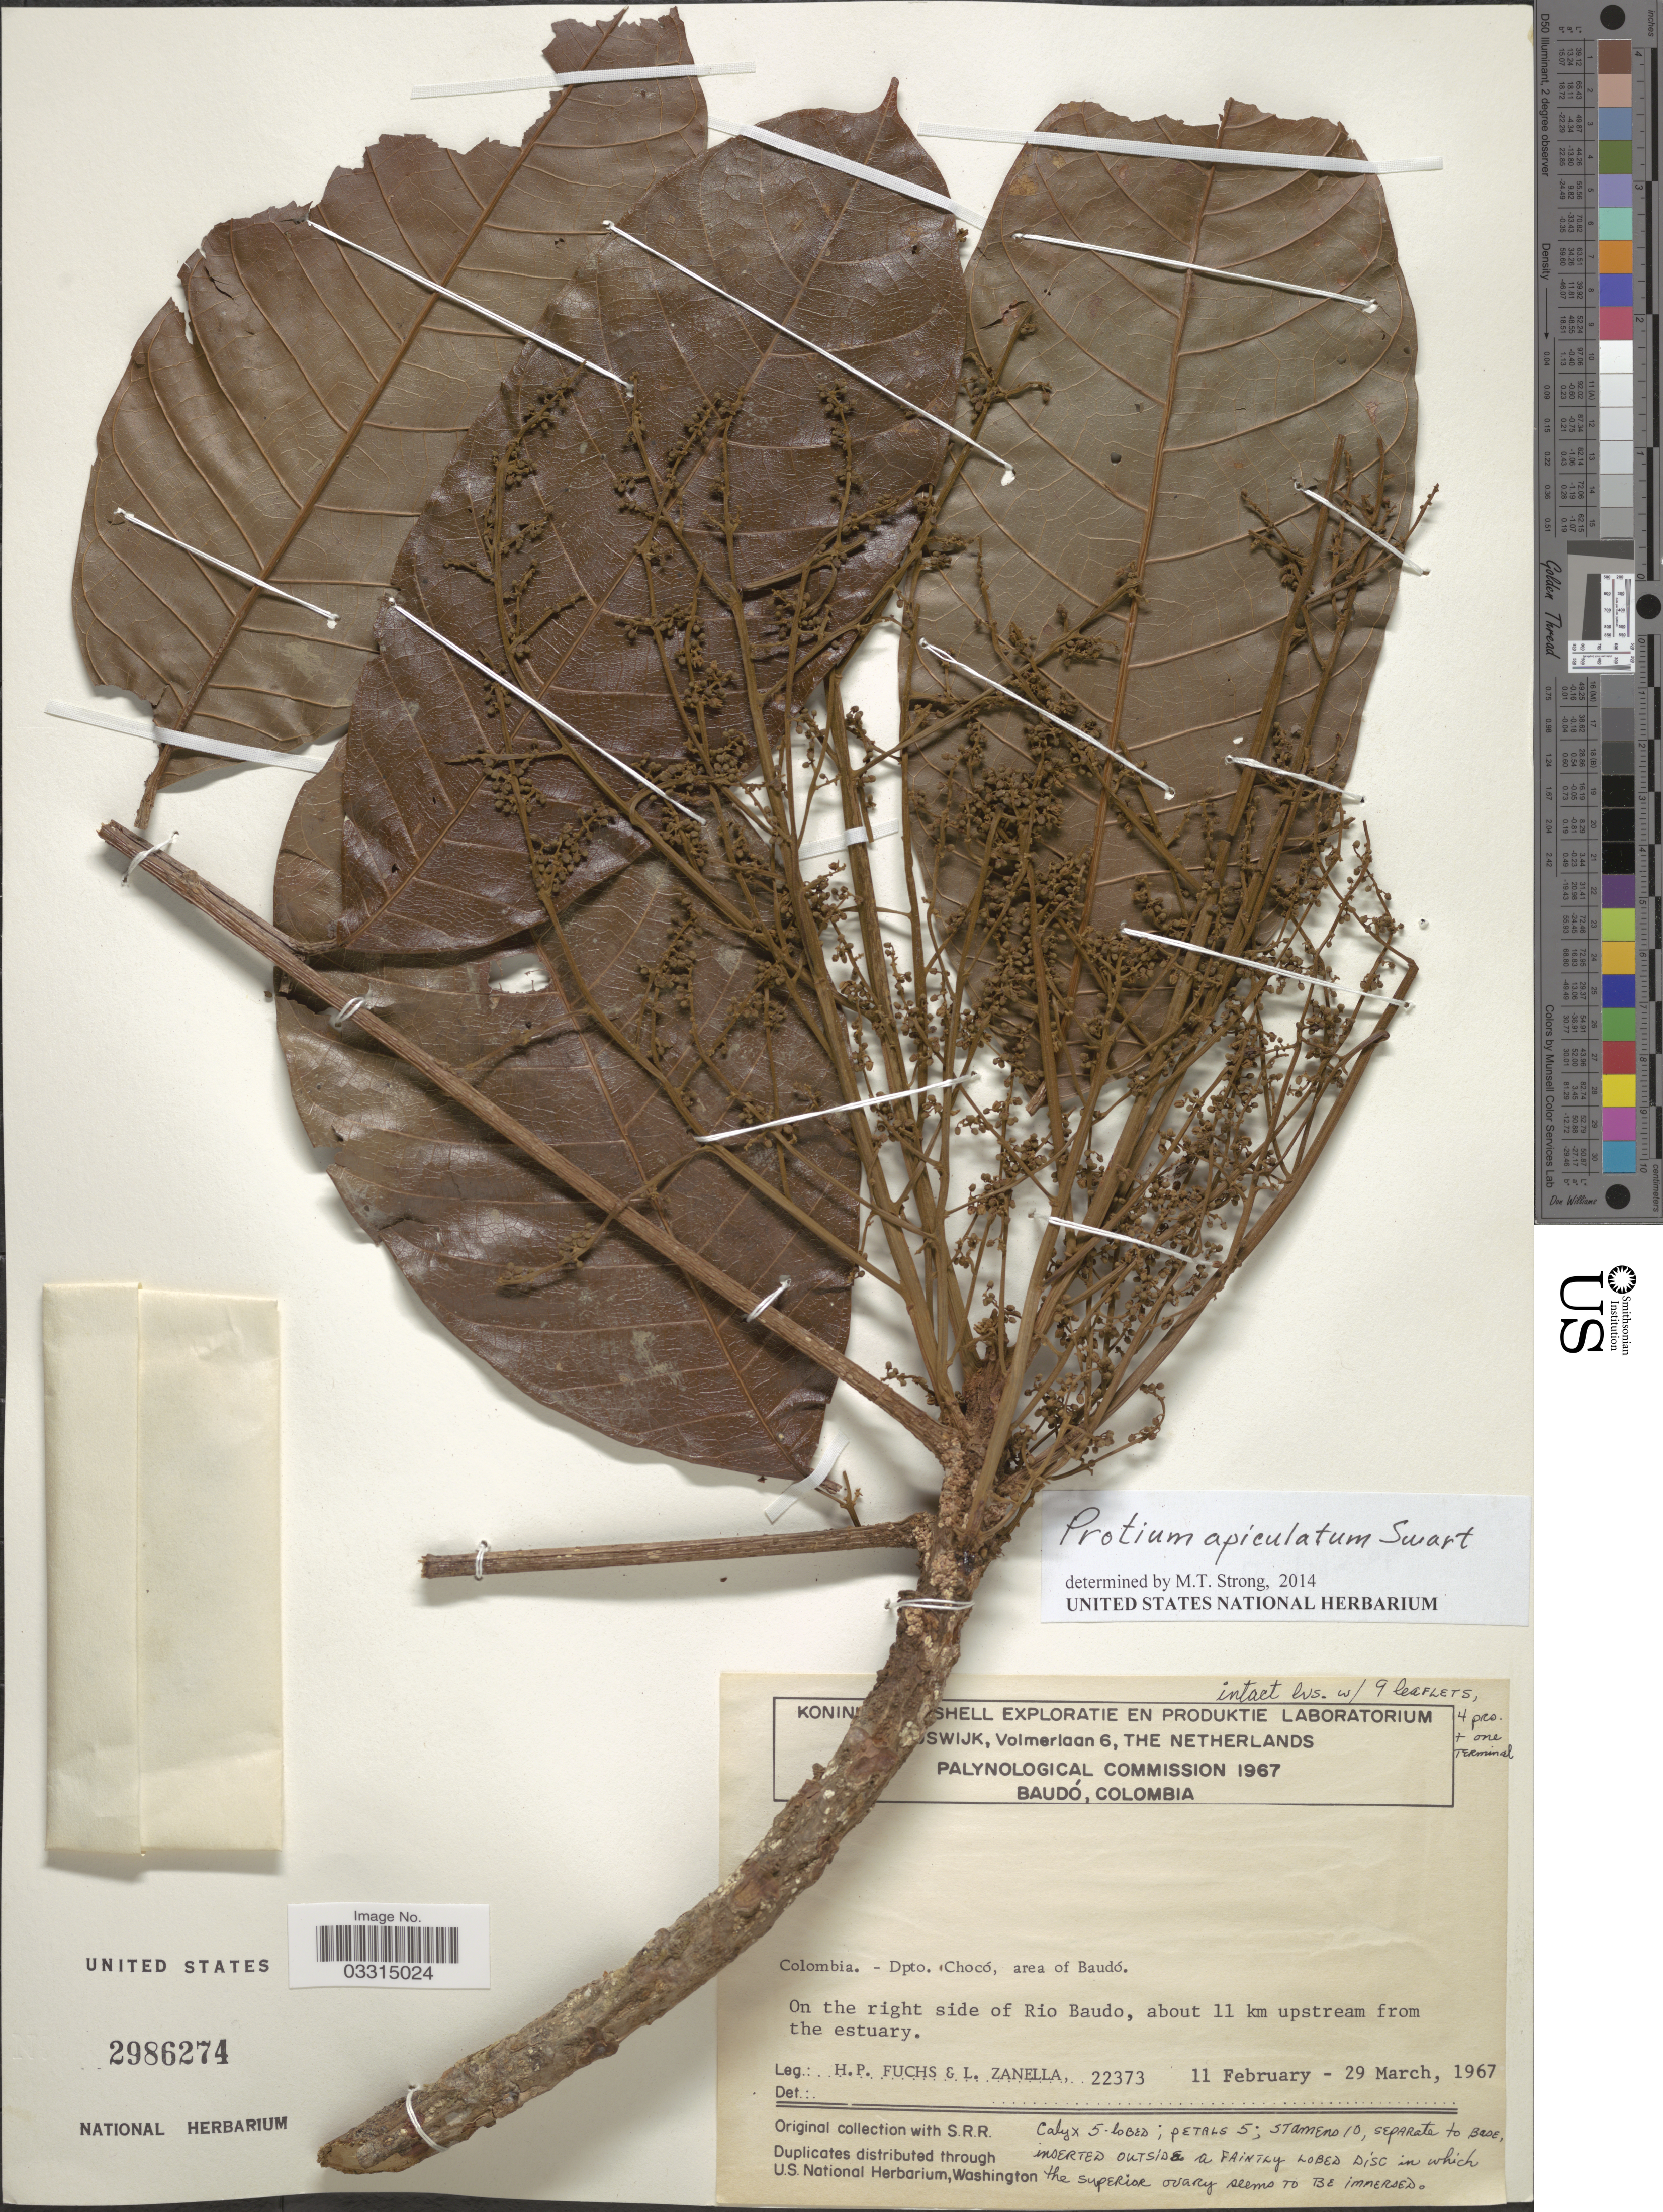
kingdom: Plantae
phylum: Tracheophyta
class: Magnoliopsida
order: Sapindales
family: Burseraceae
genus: Protium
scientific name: Protium apiculatum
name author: Swart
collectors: H. P. Fuchs & L. Zanella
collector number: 22373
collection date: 1967-02-11/1967-03-29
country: Colombia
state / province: Chocó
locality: Dpto. Chocó, area of Baudó. On the right side of Rio Baudo, about 11 km upstream from the estuary.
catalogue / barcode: US 2986274